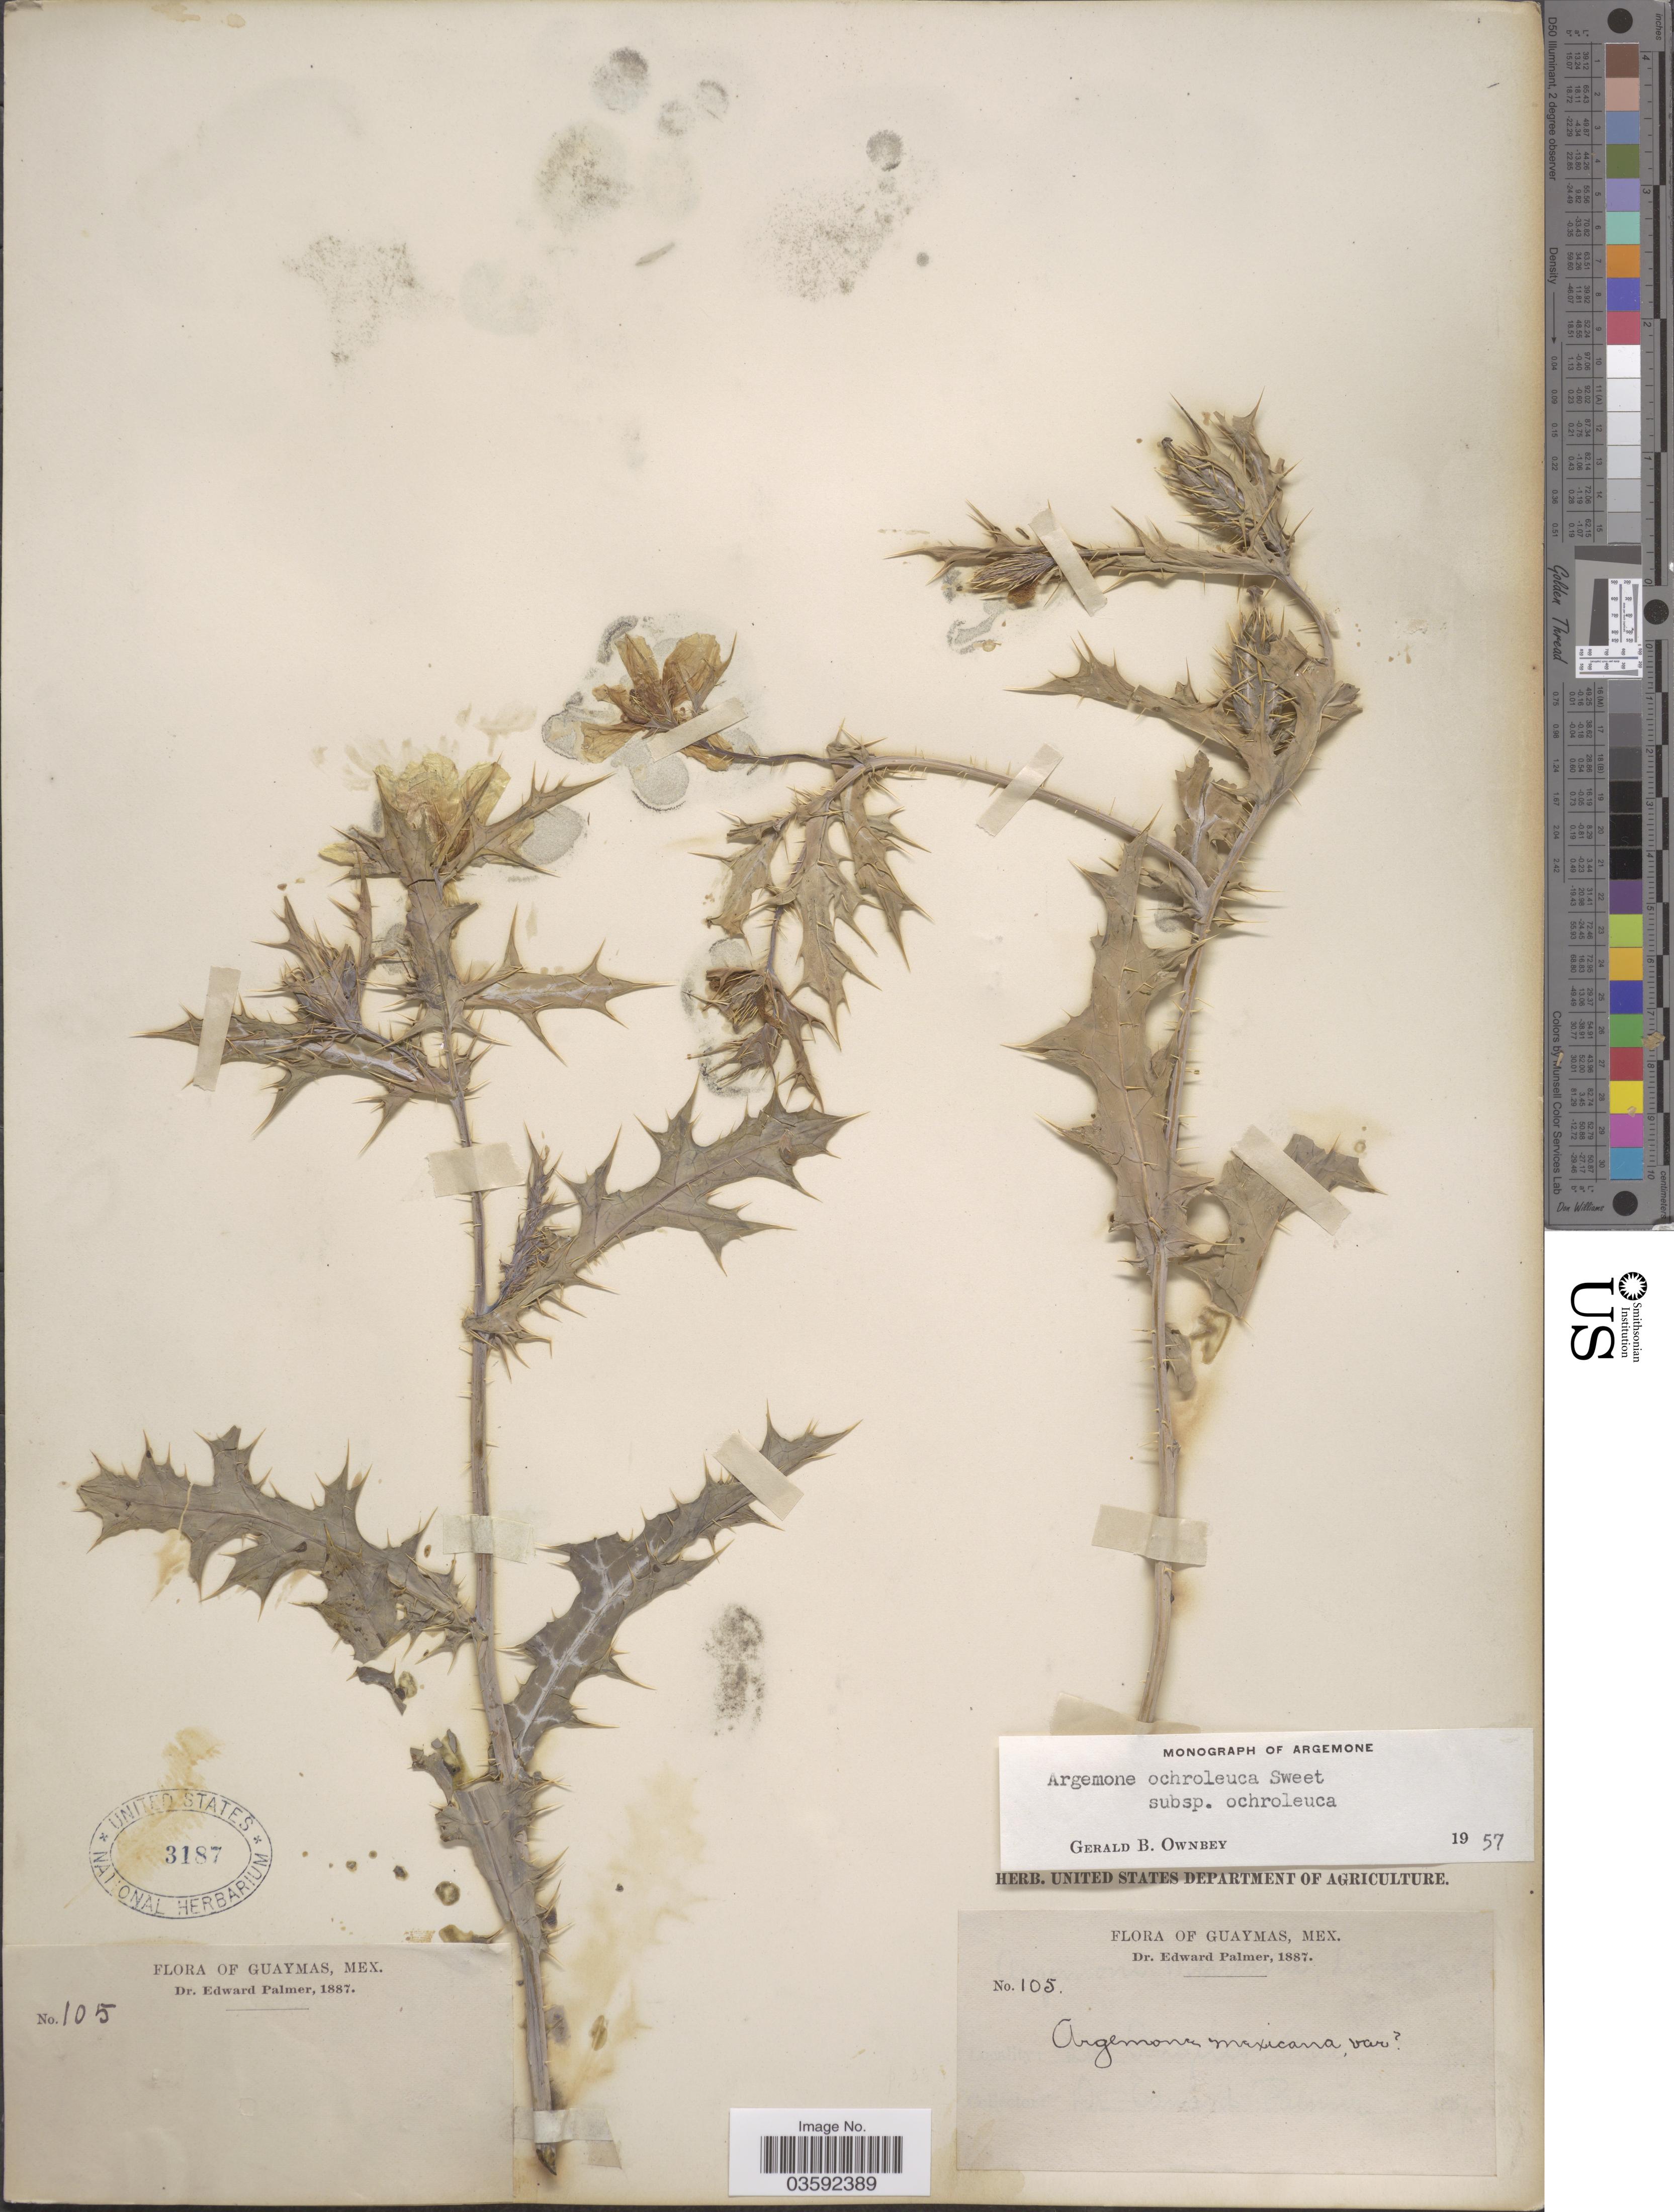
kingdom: Plantae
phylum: Tracheophyta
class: Magnoliopsida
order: Ranunculales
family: Papaveraceae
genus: Argemone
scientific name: Argemone ochroleuca subsp. ochroleuca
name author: Sweet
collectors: E. Palmer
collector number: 105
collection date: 1887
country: Mexico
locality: Guaymas.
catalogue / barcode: US 3187